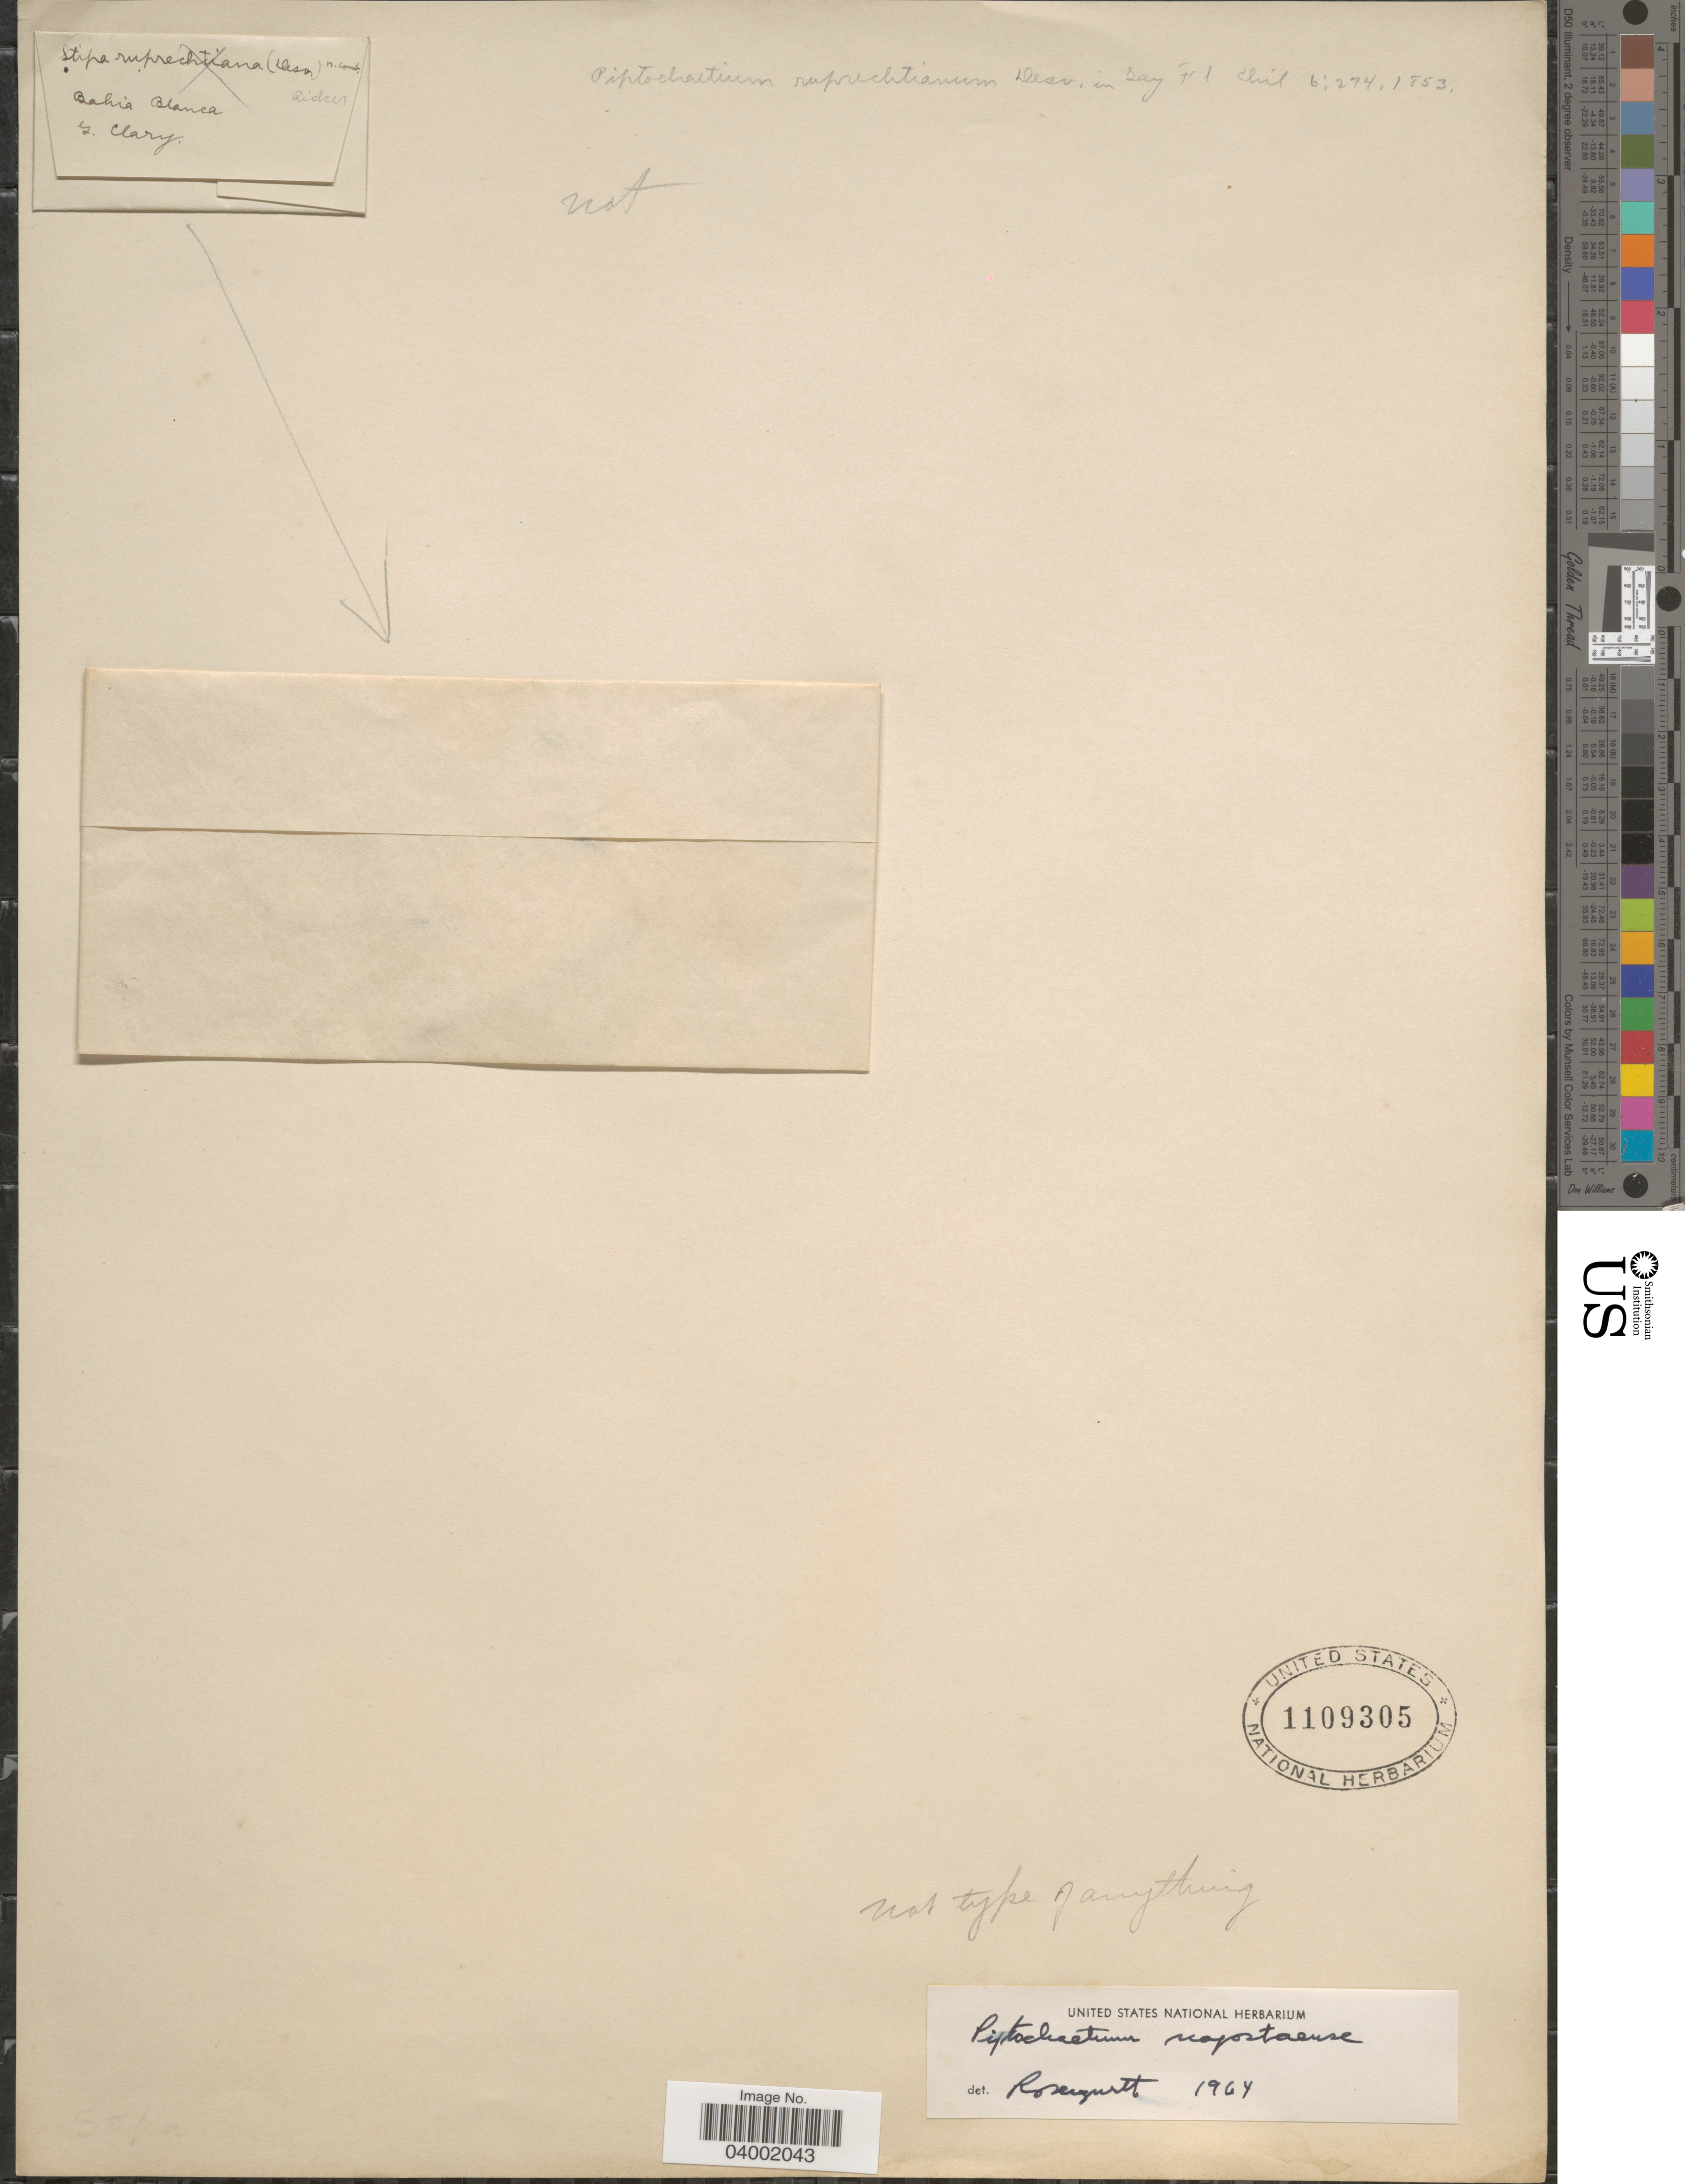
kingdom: Plantae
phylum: Tracheophyta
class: Liliopsida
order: Poales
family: Poaceae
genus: Piptochaetium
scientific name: Piptochaetium napostaense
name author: (Speg.) Hack.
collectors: G. Clary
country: Argentina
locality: Bahia Blanca.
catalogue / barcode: US 1109305